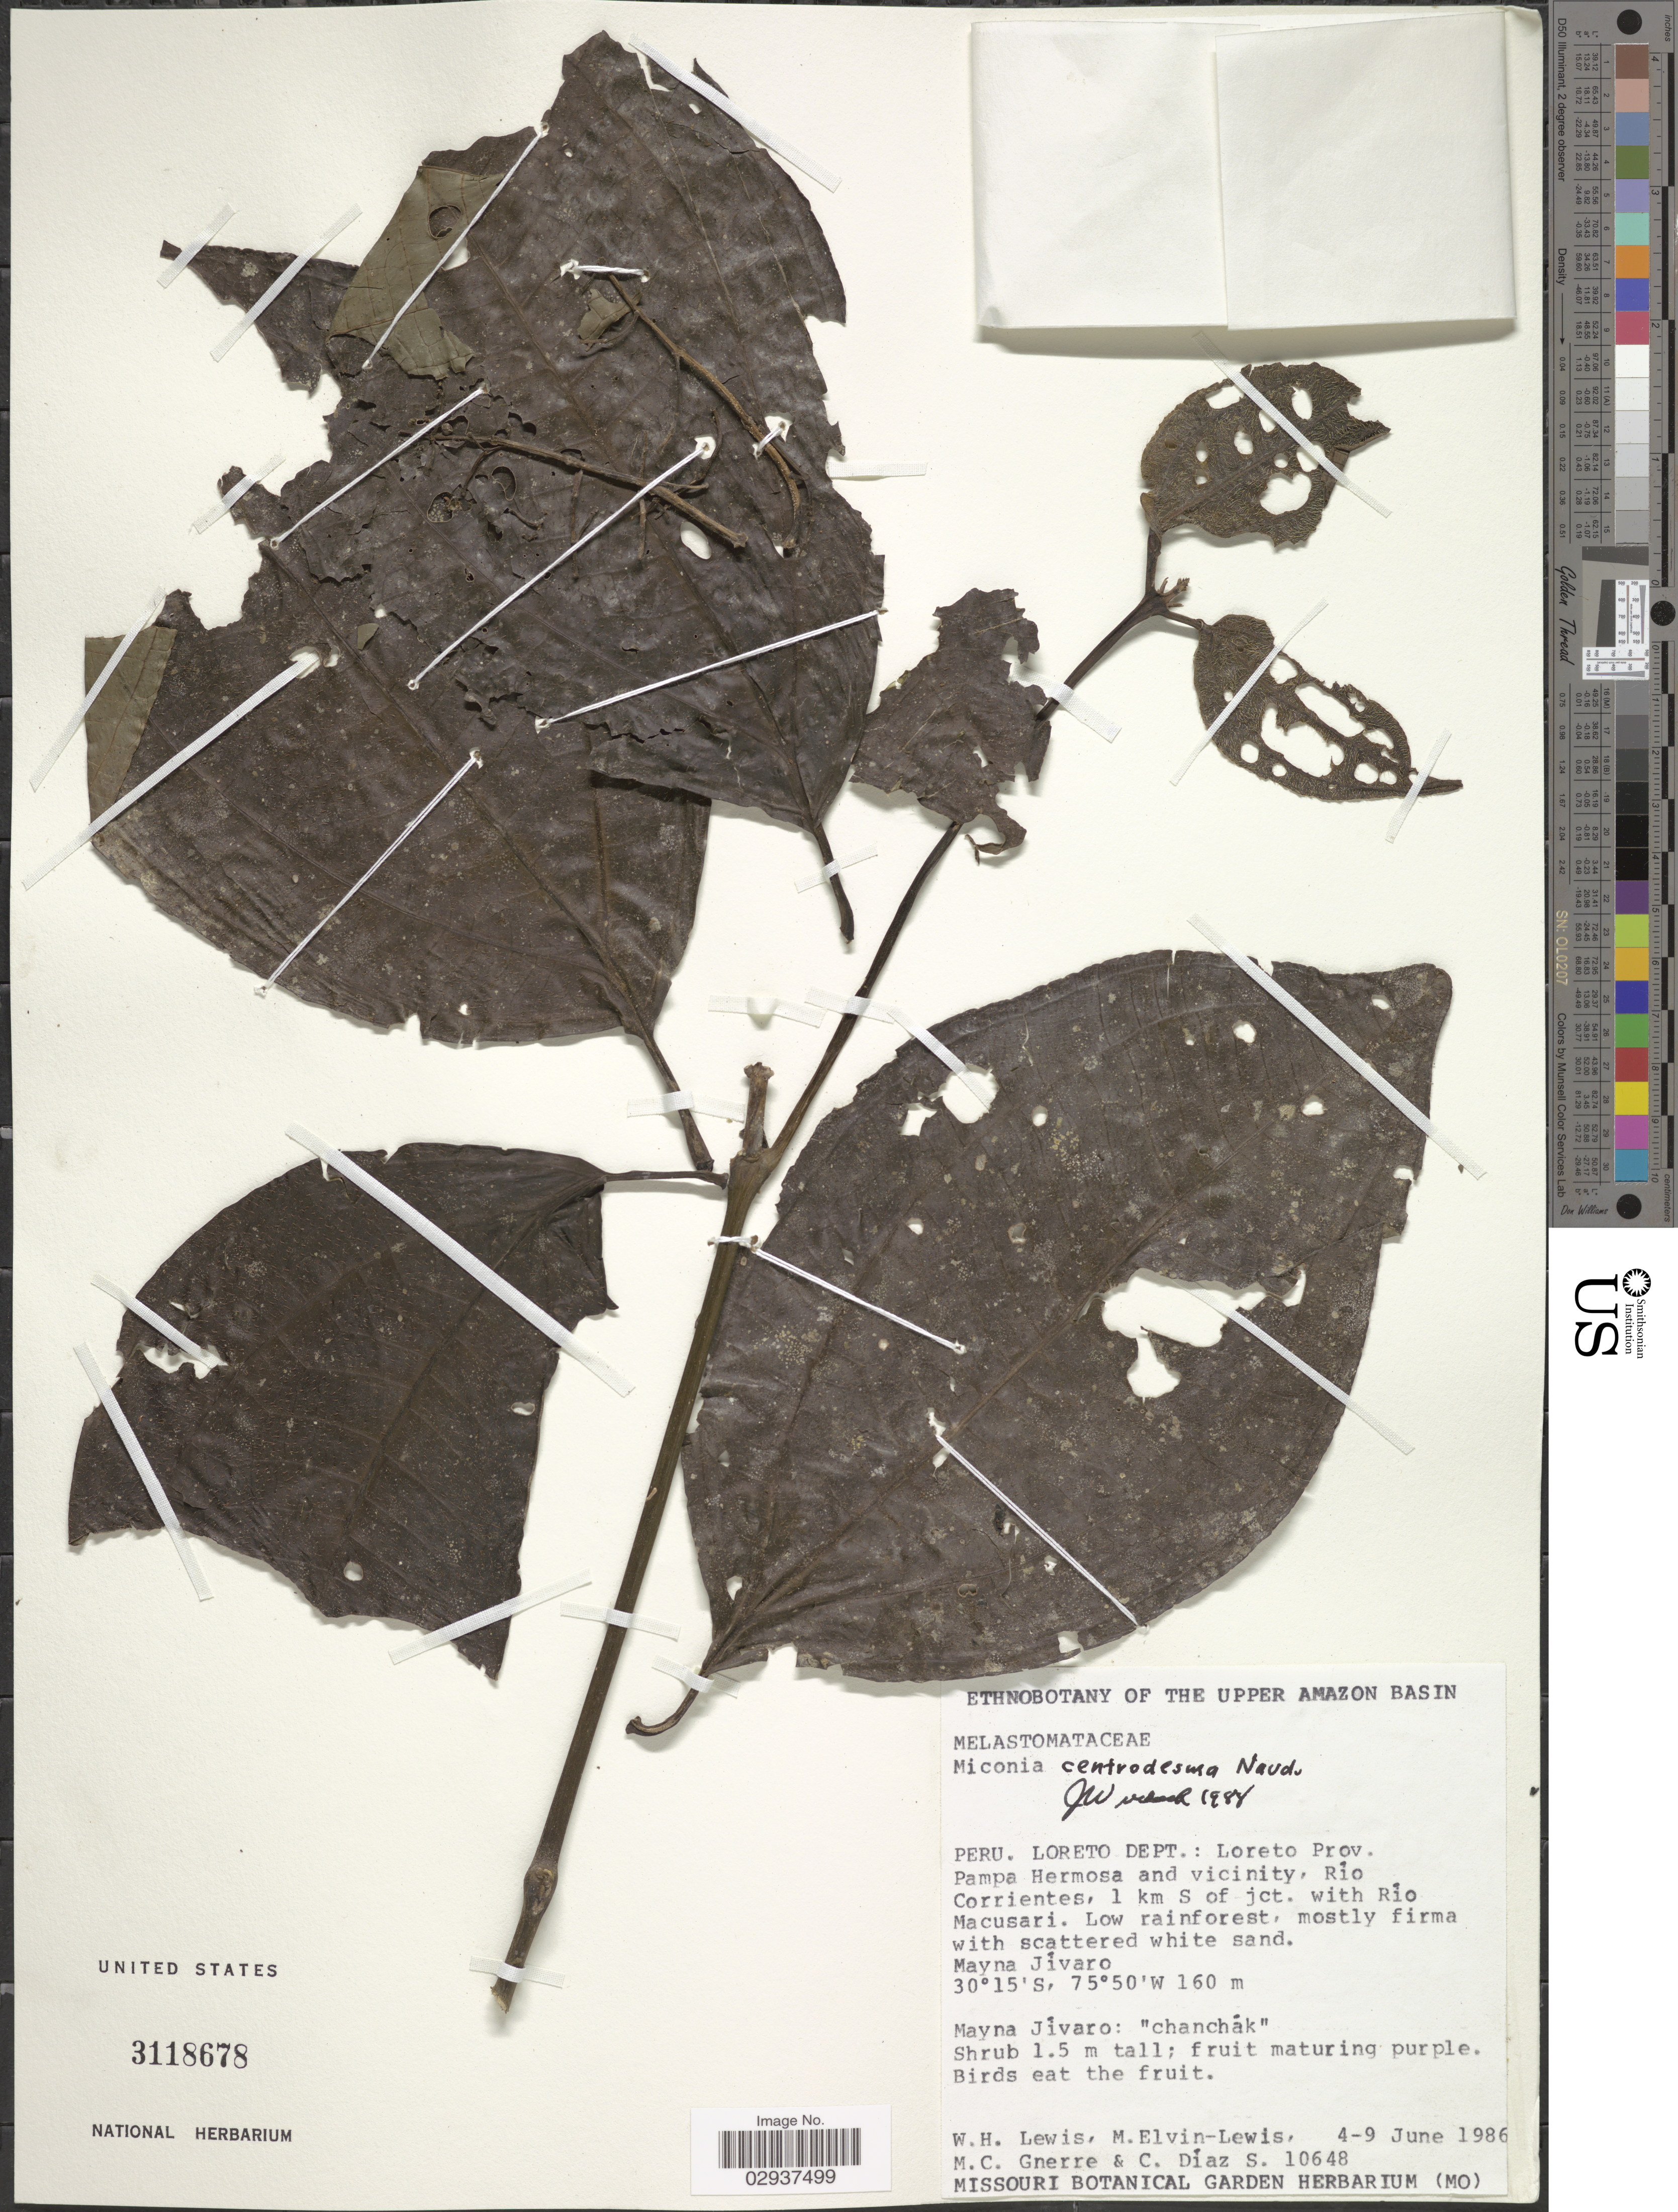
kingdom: Plantae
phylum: Tracheophyta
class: Magnoliopsida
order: Myrtales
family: Melastomataceae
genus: Miconia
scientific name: Miconia centrodesma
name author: Naudin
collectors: W. H. Lewis, M. Elvin-Lewis, M. Gnerre & C. Díaz S.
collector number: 10648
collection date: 1986-06-04/1986-06-09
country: Peru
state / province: Loreto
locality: Loreto Dept.: Loreto Prov. Pampa Hermosa and vicinity, Río Corrientes, 1 km S of jct. with Río Macusari.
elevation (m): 160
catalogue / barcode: US 3118678